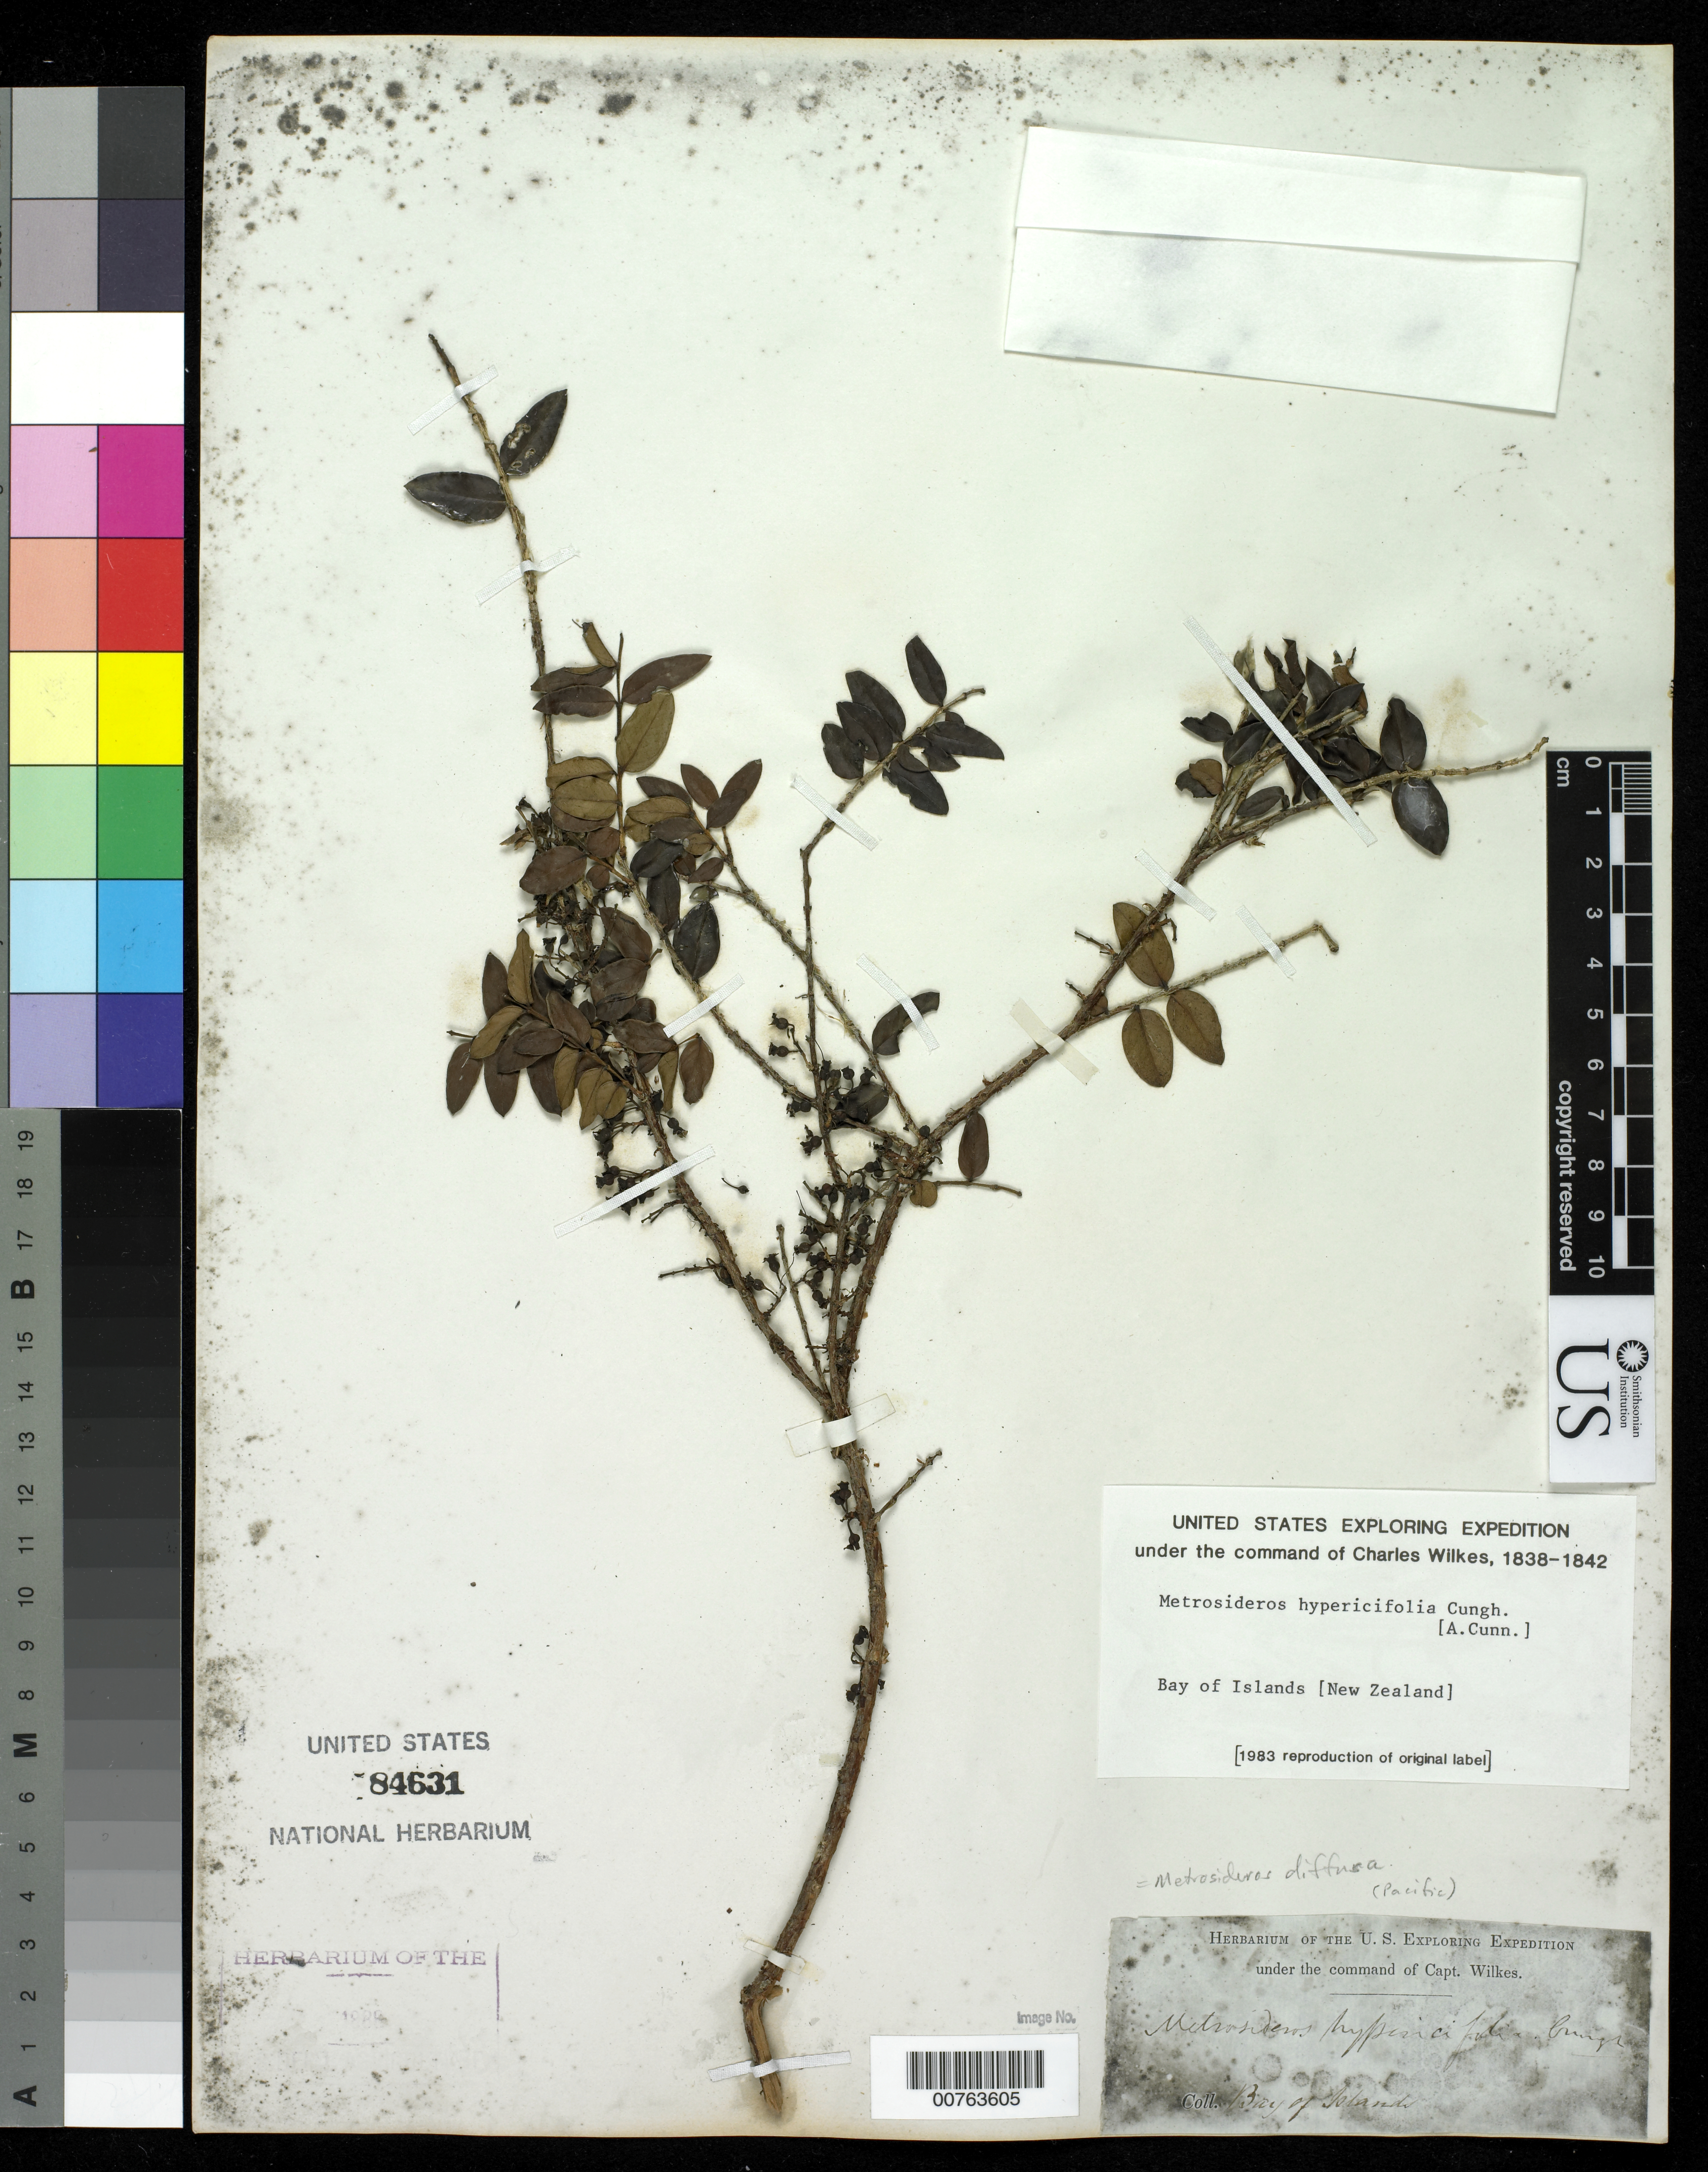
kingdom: Plantae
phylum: Tracheophyta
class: Magnoliopsida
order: Myrtales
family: Myrtaceae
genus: Metrosideros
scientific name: Metrosideros diffusa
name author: (G. Forst.) Sm.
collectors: Wilkes Explor. Exped.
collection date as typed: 1838 to -- --- 1842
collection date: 1838/1842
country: New Zealand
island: North Island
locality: Bay of Islands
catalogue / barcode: US 84631